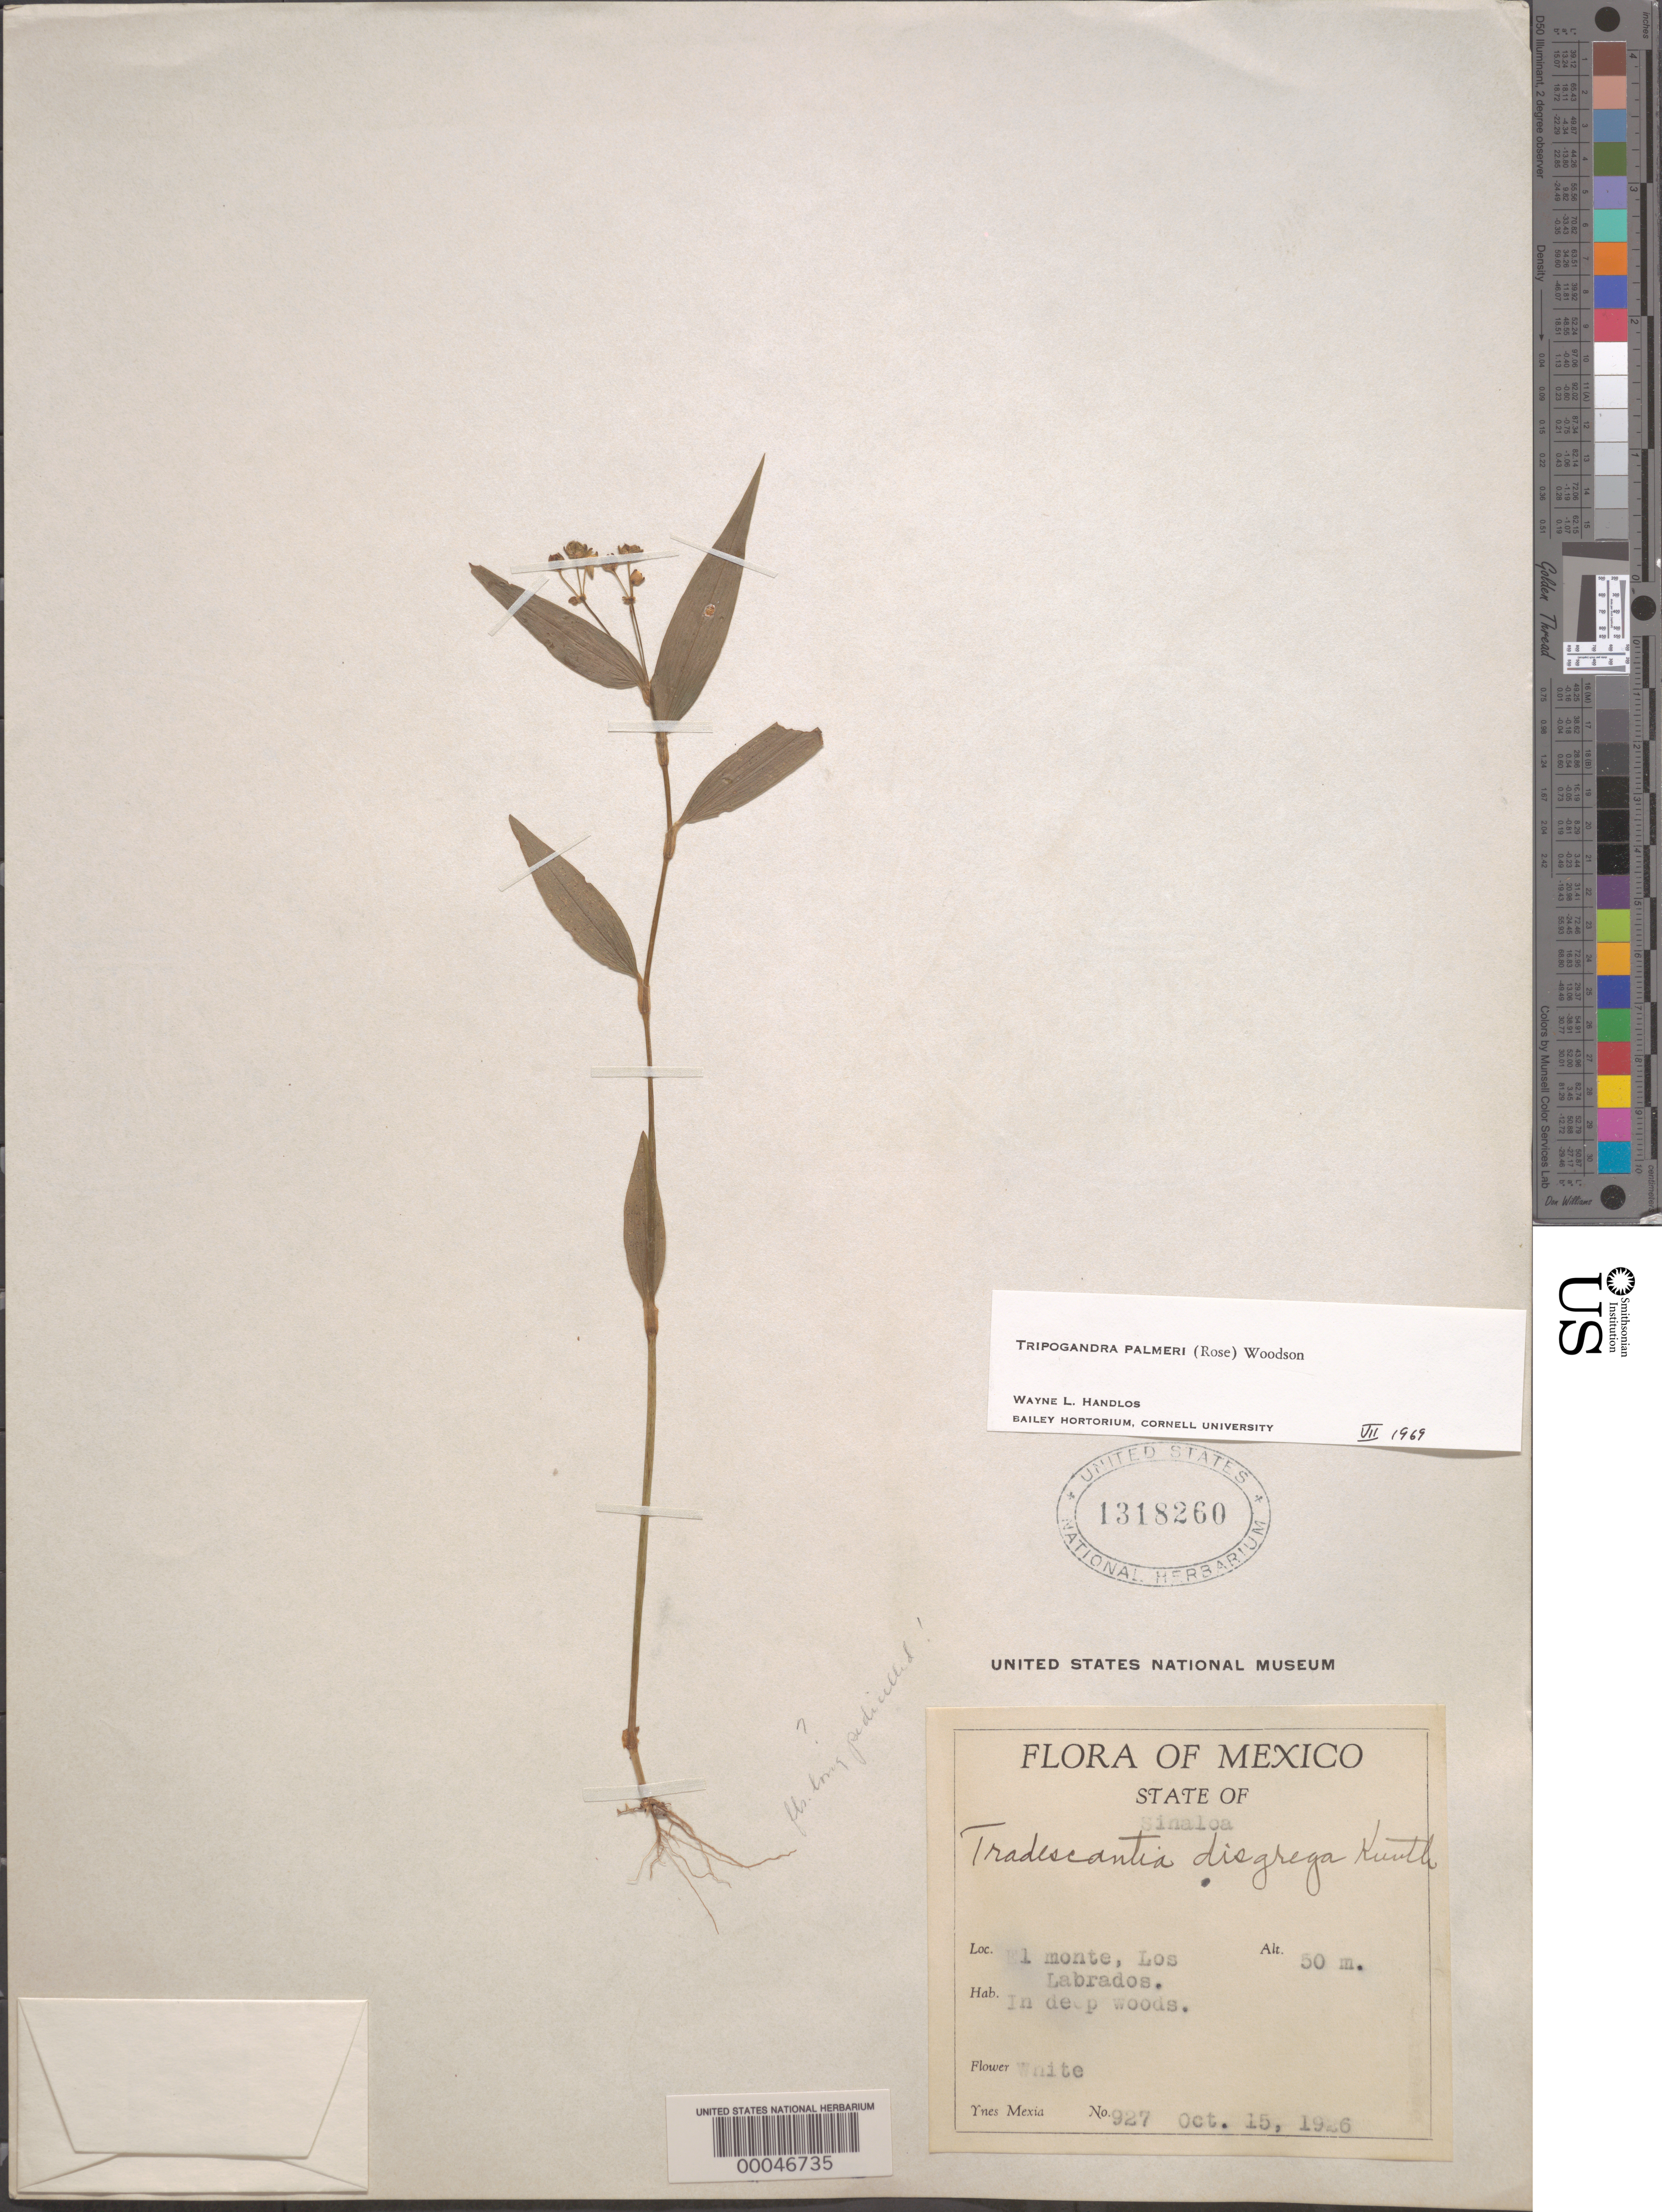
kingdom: Plantae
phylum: Tracheophyta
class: Liliopsida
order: Commelinales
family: Commelinaceae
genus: Tripogandra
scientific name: Tripogandra palmeri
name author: (Rose) Woodson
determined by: Handlos, W. L.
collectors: Y. Mexia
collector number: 927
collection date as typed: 15 Oct 1926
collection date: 1926-10-15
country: Mexico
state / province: Sinaloa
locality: El monte, los labrados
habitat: Deep woods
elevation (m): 50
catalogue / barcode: US 1318260